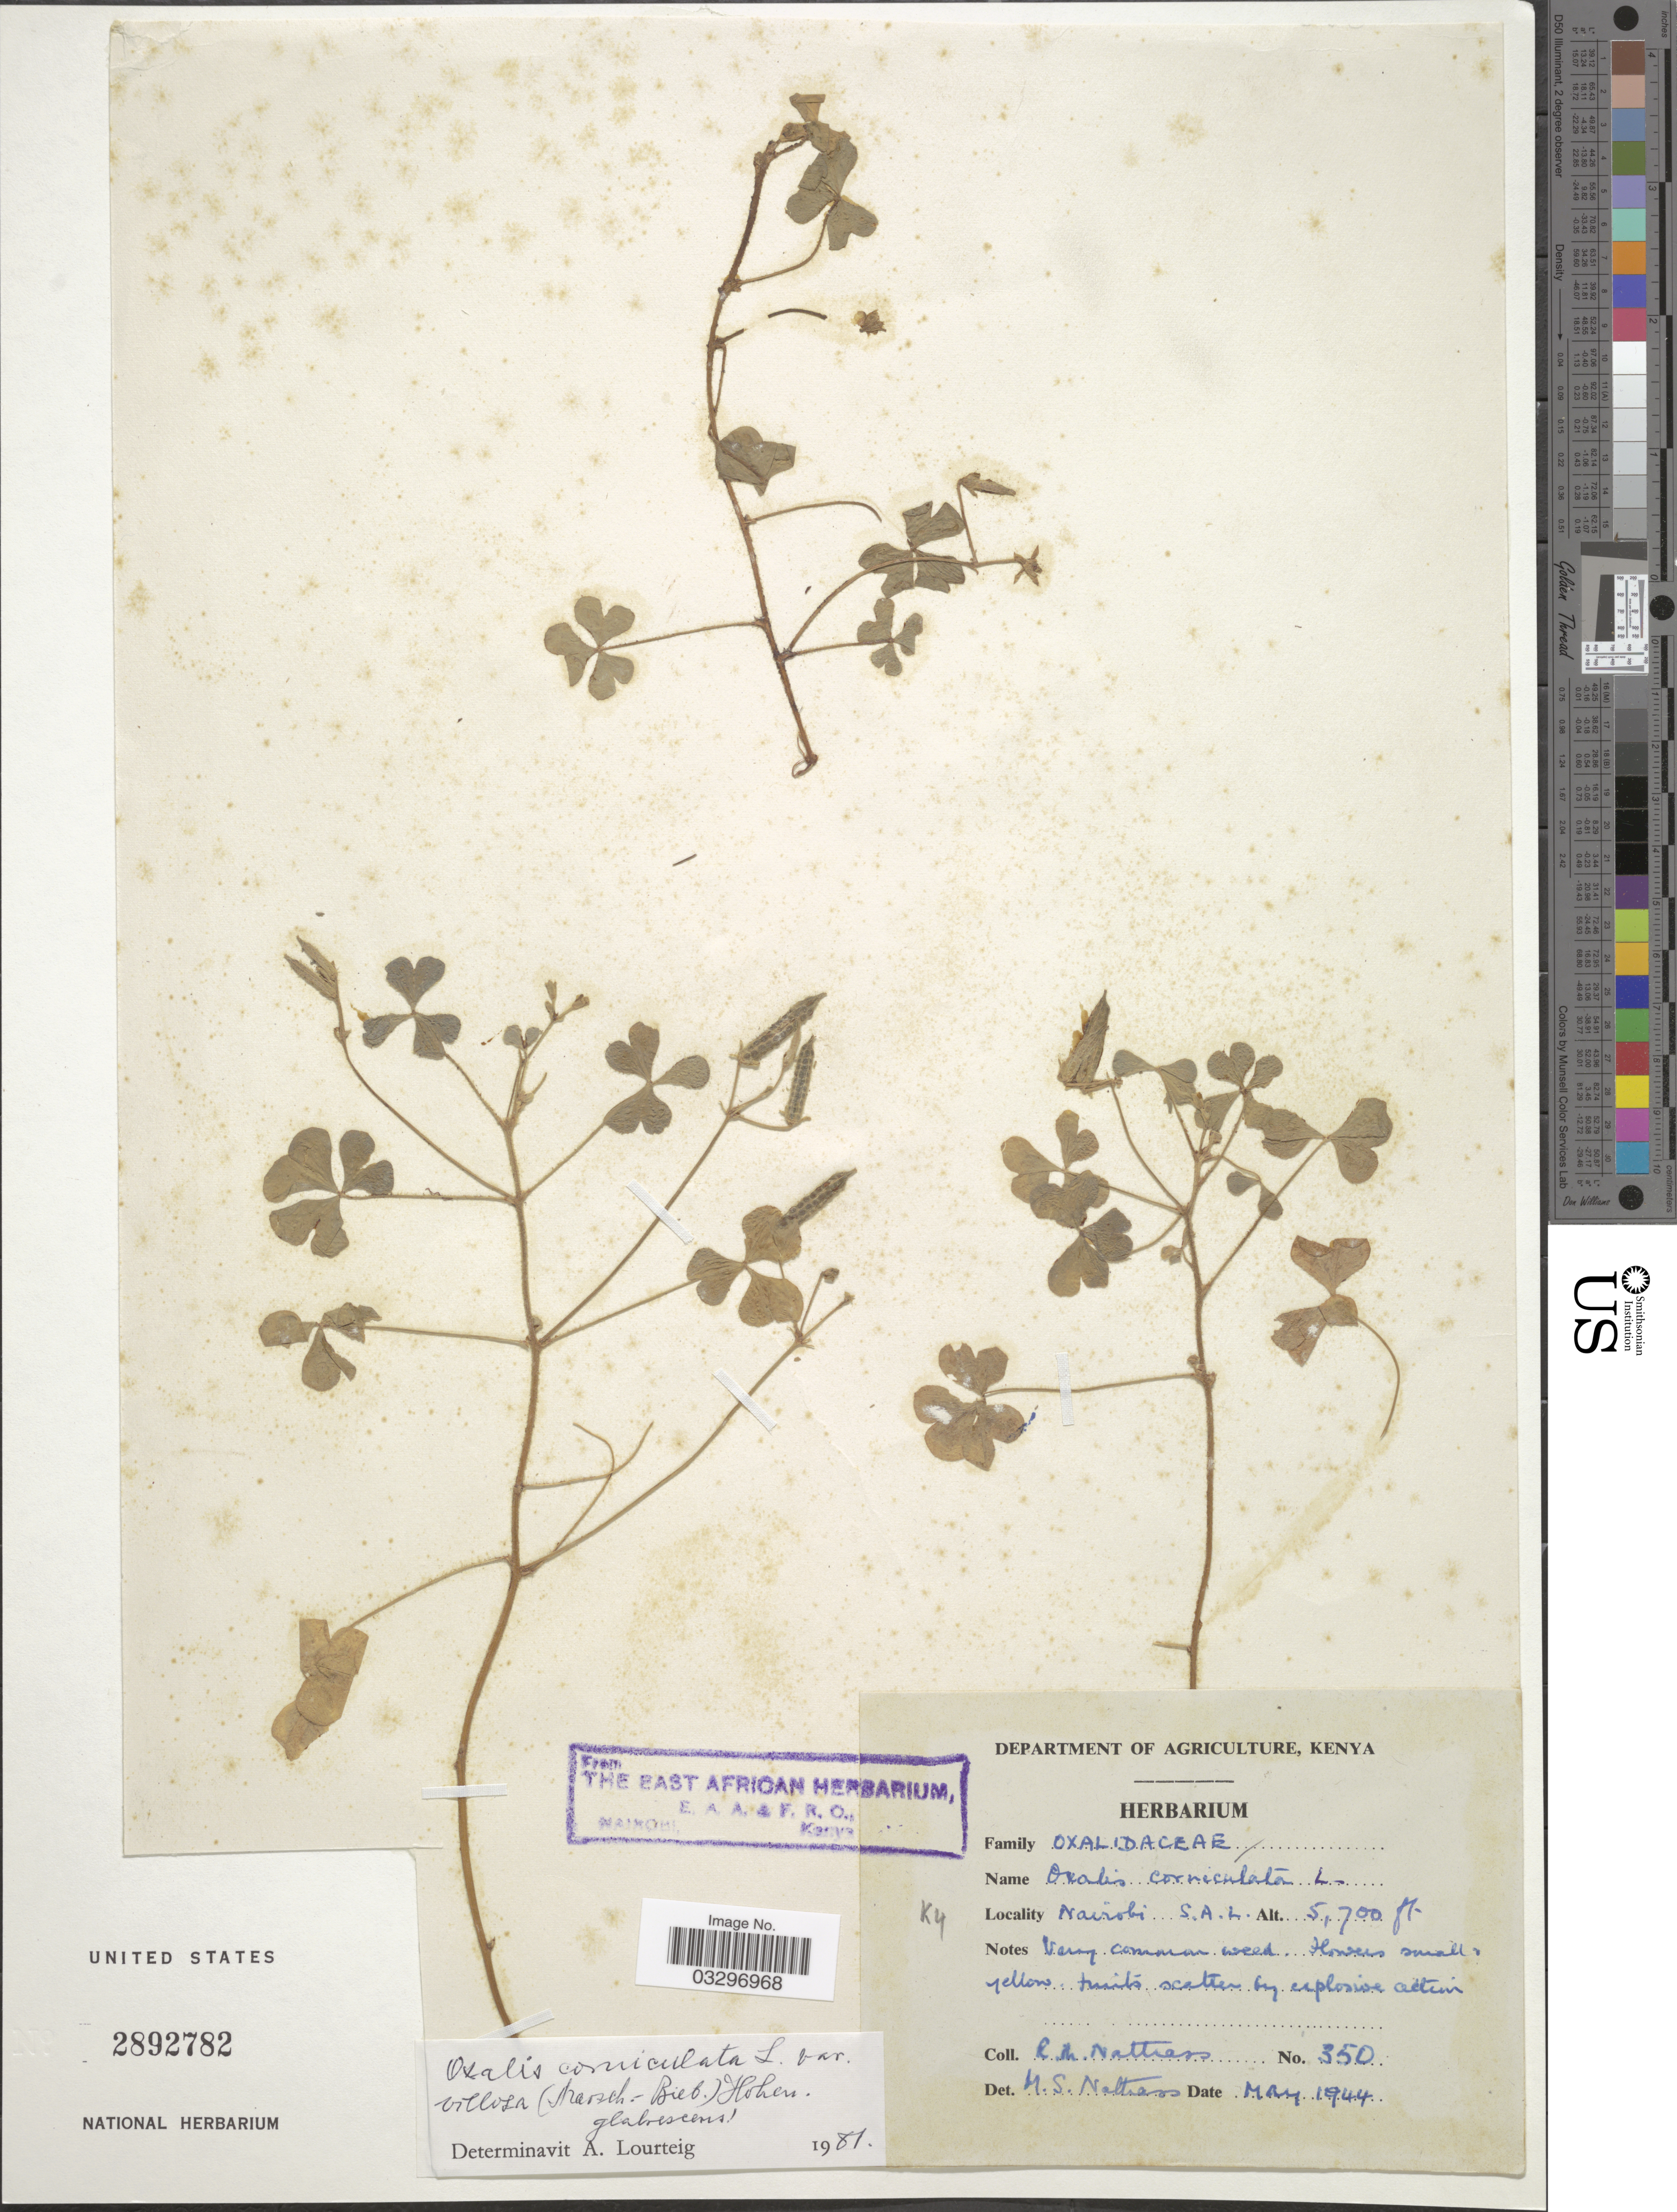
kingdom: Plantae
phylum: Tracheophyta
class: Magnoliopsida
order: Oxalidales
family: Oxalidaceae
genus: Oxalis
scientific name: Oxalis corniculata var. villosa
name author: (M. Bieb.) Hohen.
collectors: R. Nattrass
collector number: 350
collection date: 1944-05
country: Kenya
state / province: Nairobi Area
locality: K4. Nairobi, S.A.L.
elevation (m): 1737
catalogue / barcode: US 2892782